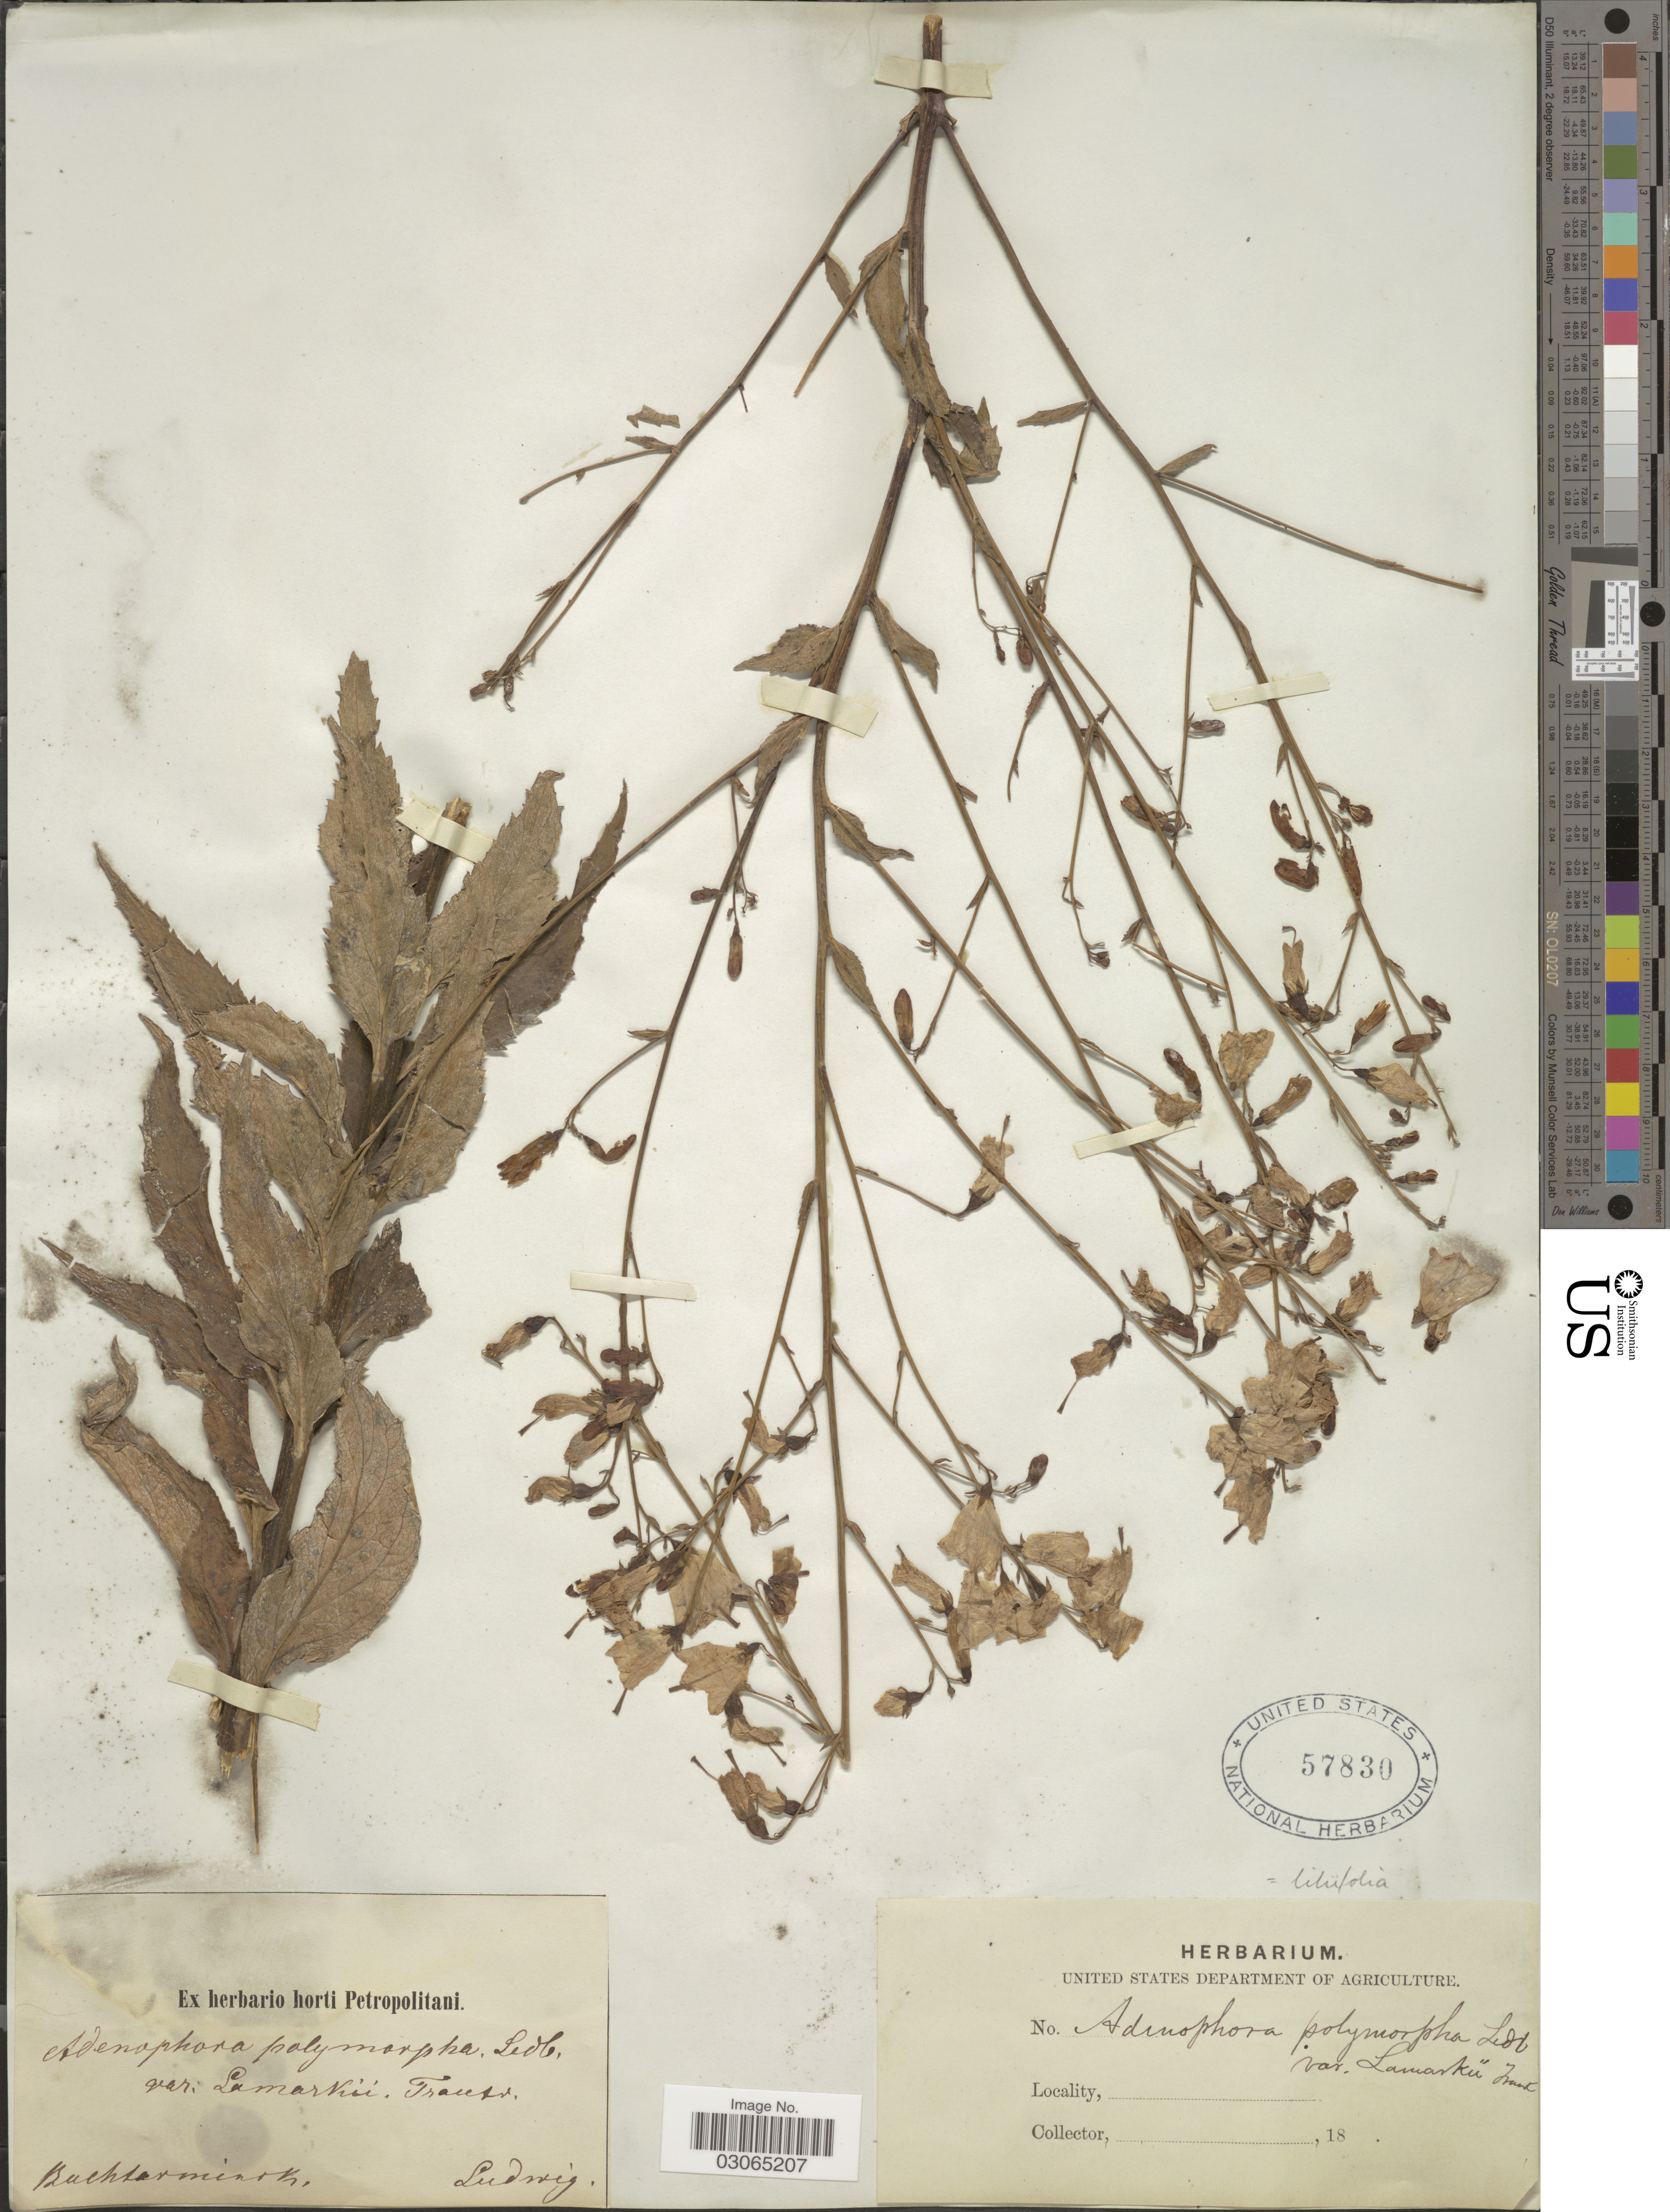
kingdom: Plantae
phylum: Tracheophyta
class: Magnoliopsida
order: Asterales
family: Campanulaceae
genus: Adenophora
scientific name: Adenophora liliifolia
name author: (L.) A. DC.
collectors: Ludwig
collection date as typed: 18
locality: Buchtarminsk.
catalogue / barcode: US 57830